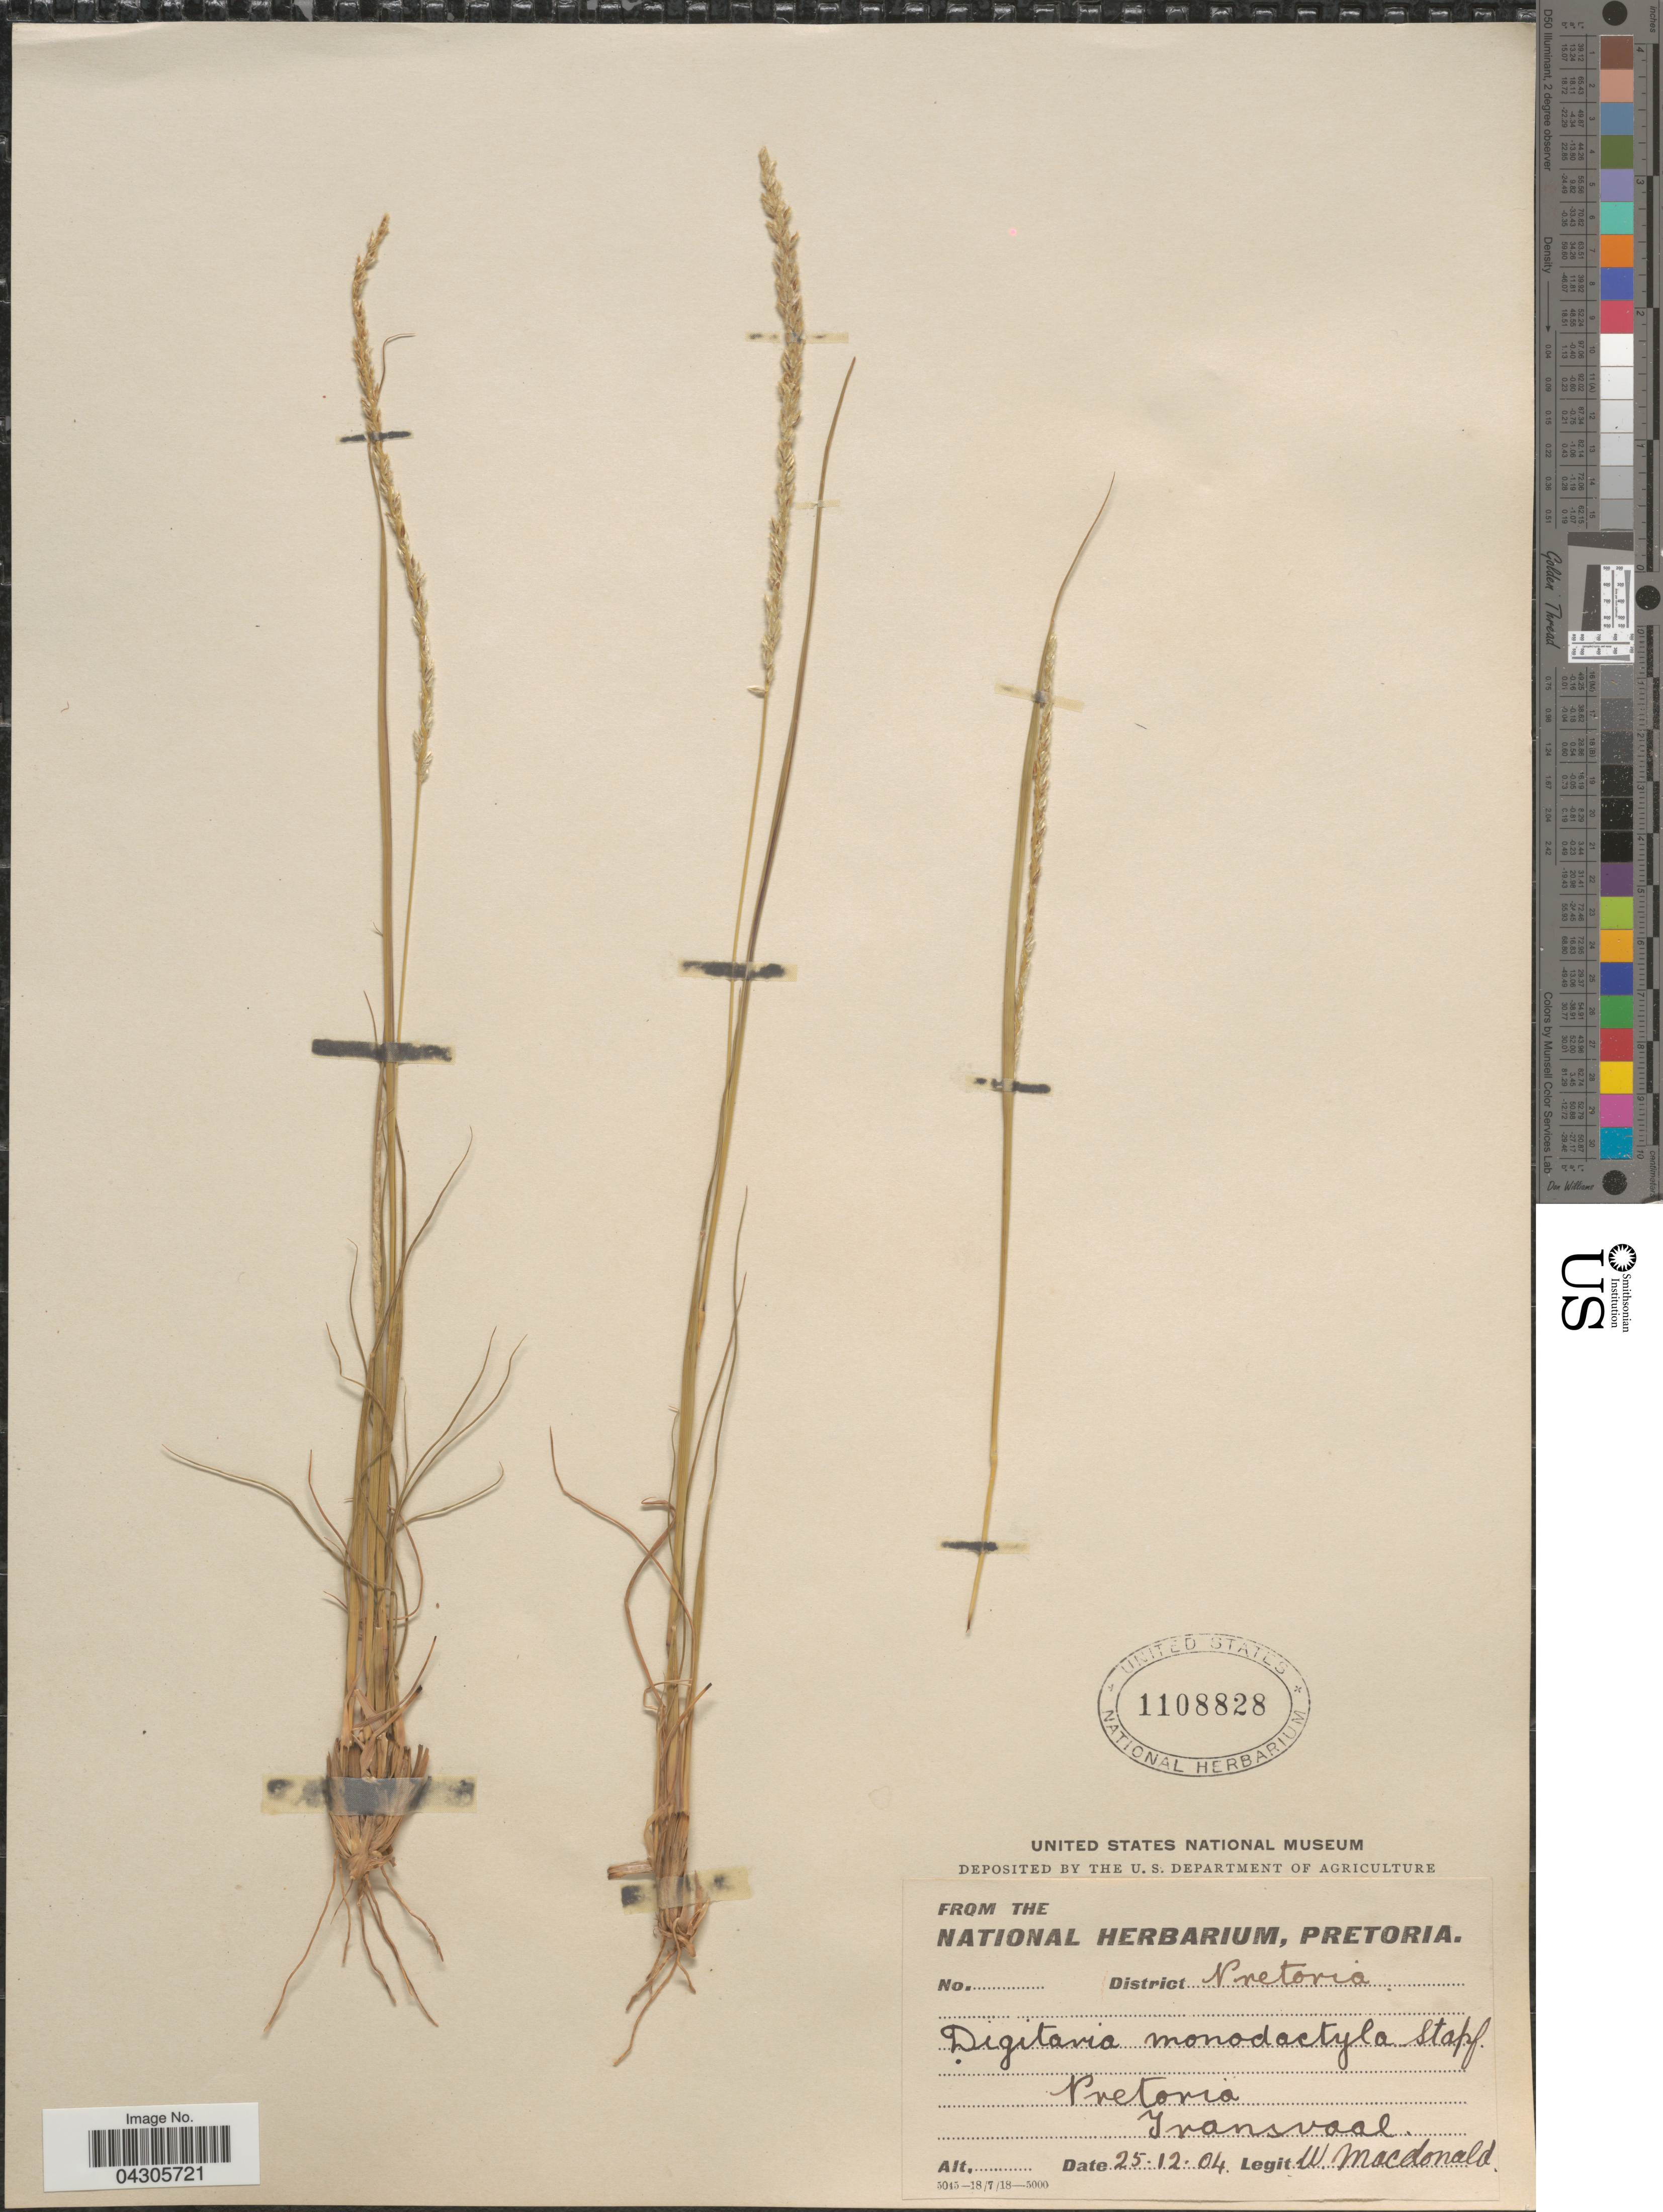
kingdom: Plantae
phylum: Tracheophyta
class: Liliopsida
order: Poales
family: Poaceae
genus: Digitaria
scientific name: Digitaria monodactyla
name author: (Nees) Stapf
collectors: W. Macdonald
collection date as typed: Transcribed d/m/y: 25/12/4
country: South Africa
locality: District Pretoria. Transvaal.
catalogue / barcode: US 1108828